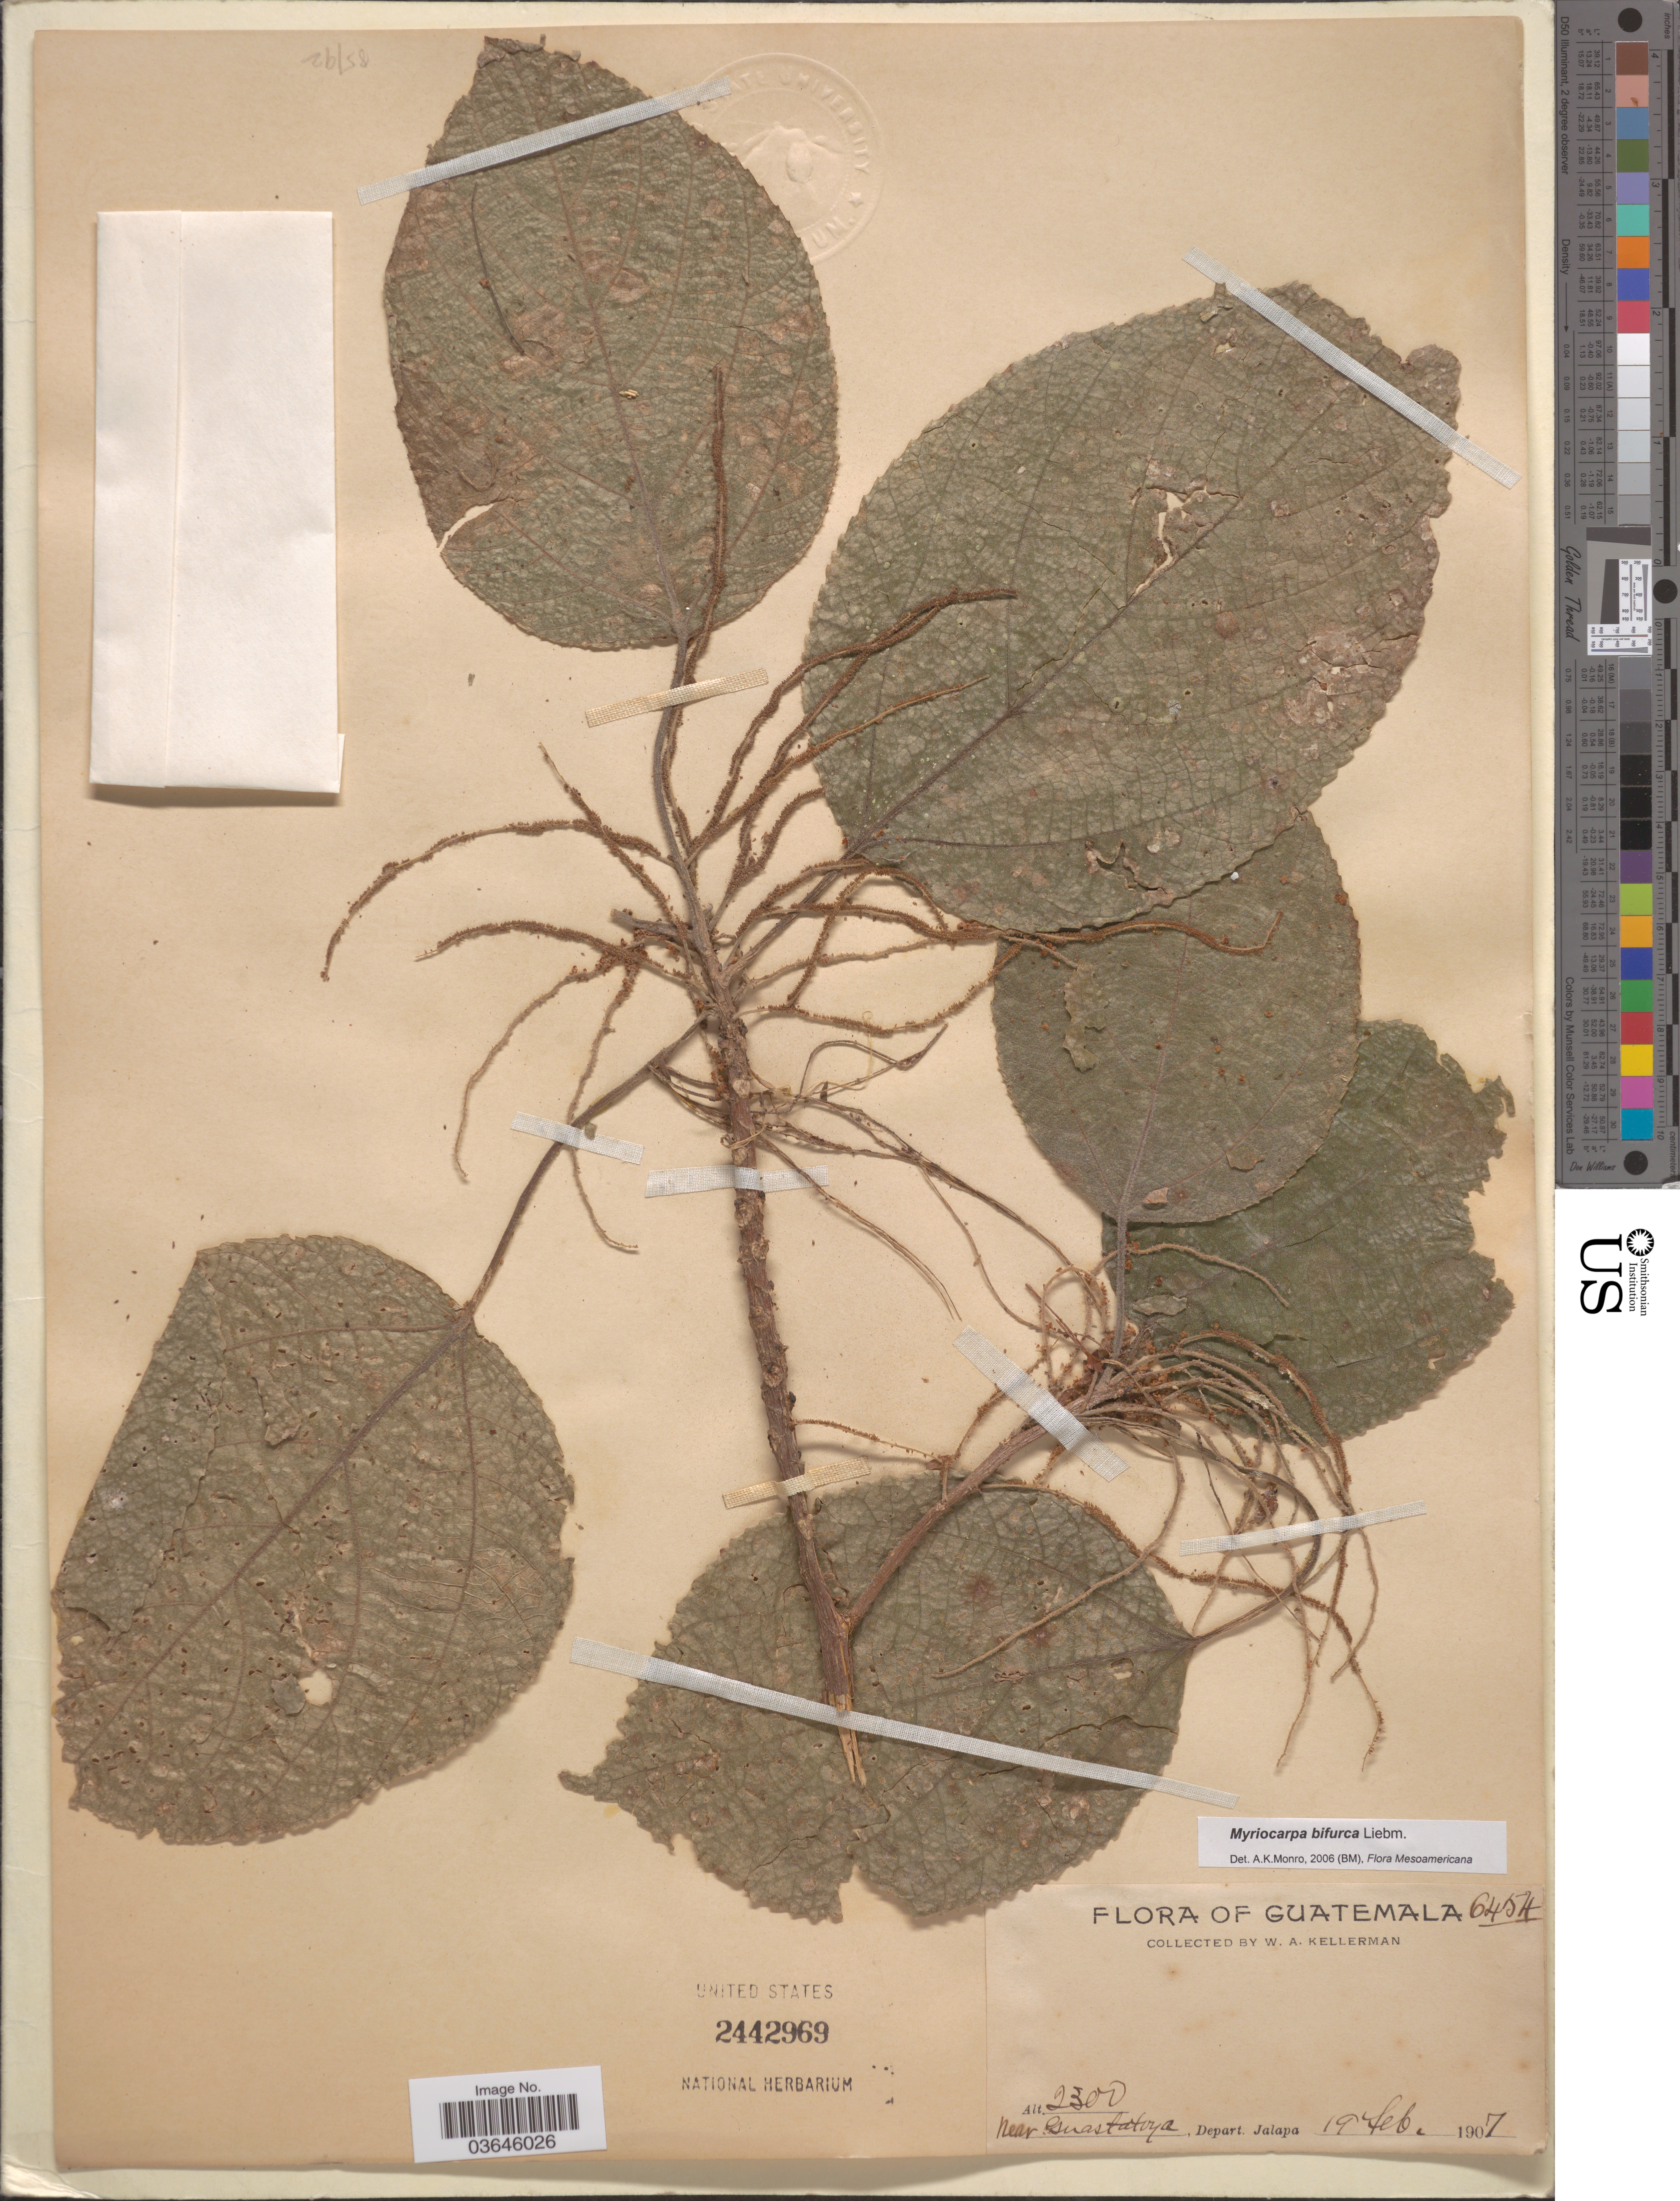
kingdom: Plantae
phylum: Tracheophyta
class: Magnoliopsida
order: Rosales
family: Urticaceae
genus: Myriocarpa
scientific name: Myriocarpa bifurca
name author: Liebm.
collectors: W. Kellerman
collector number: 6454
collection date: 1907-02-19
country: Guatemala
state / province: Jalapa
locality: Near Guastatoya, Depart. Jalapa.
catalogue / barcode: US 2442969